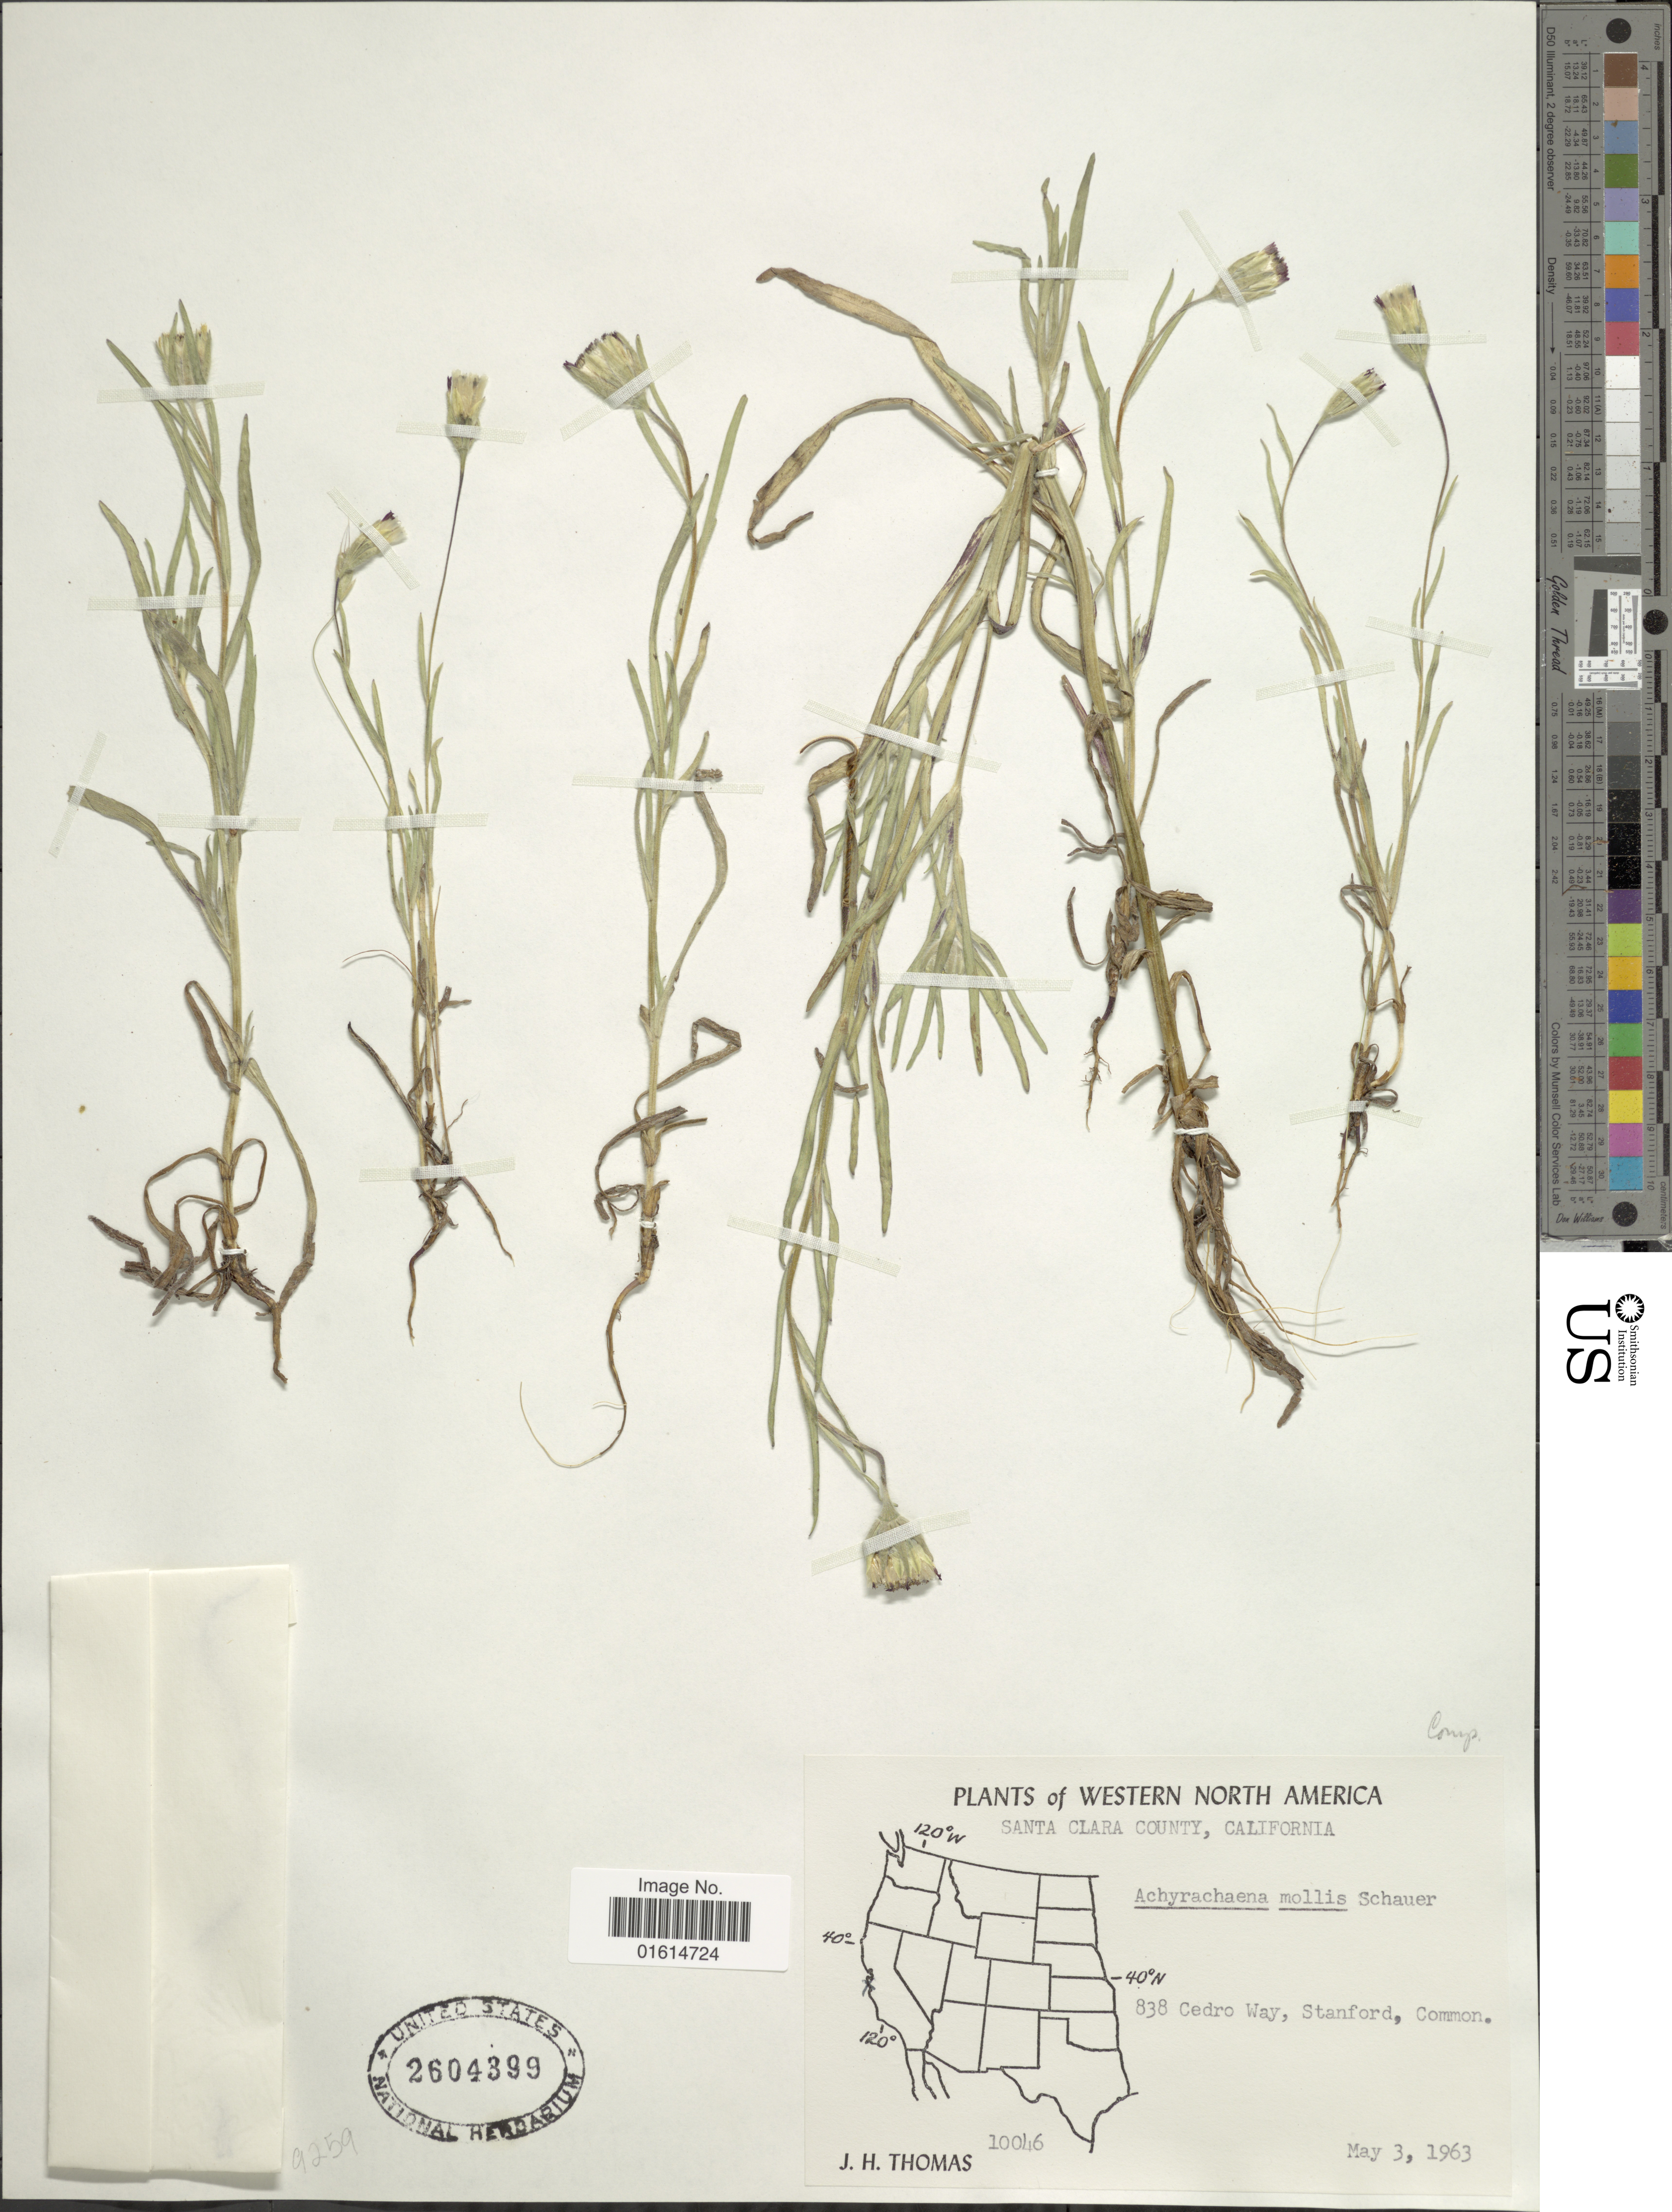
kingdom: Plantae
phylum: Tracheophyta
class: Magnoliopsida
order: Asterales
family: Asteraceae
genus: Achyrachaena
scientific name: Achyrachaena mollis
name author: Schauer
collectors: J. H. Thomas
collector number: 10046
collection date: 1963-05-03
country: United States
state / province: California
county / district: Santa Clara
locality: Western North America, Santa Clara County, 838 Cedro Way, Stanford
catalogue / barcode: US 2604399